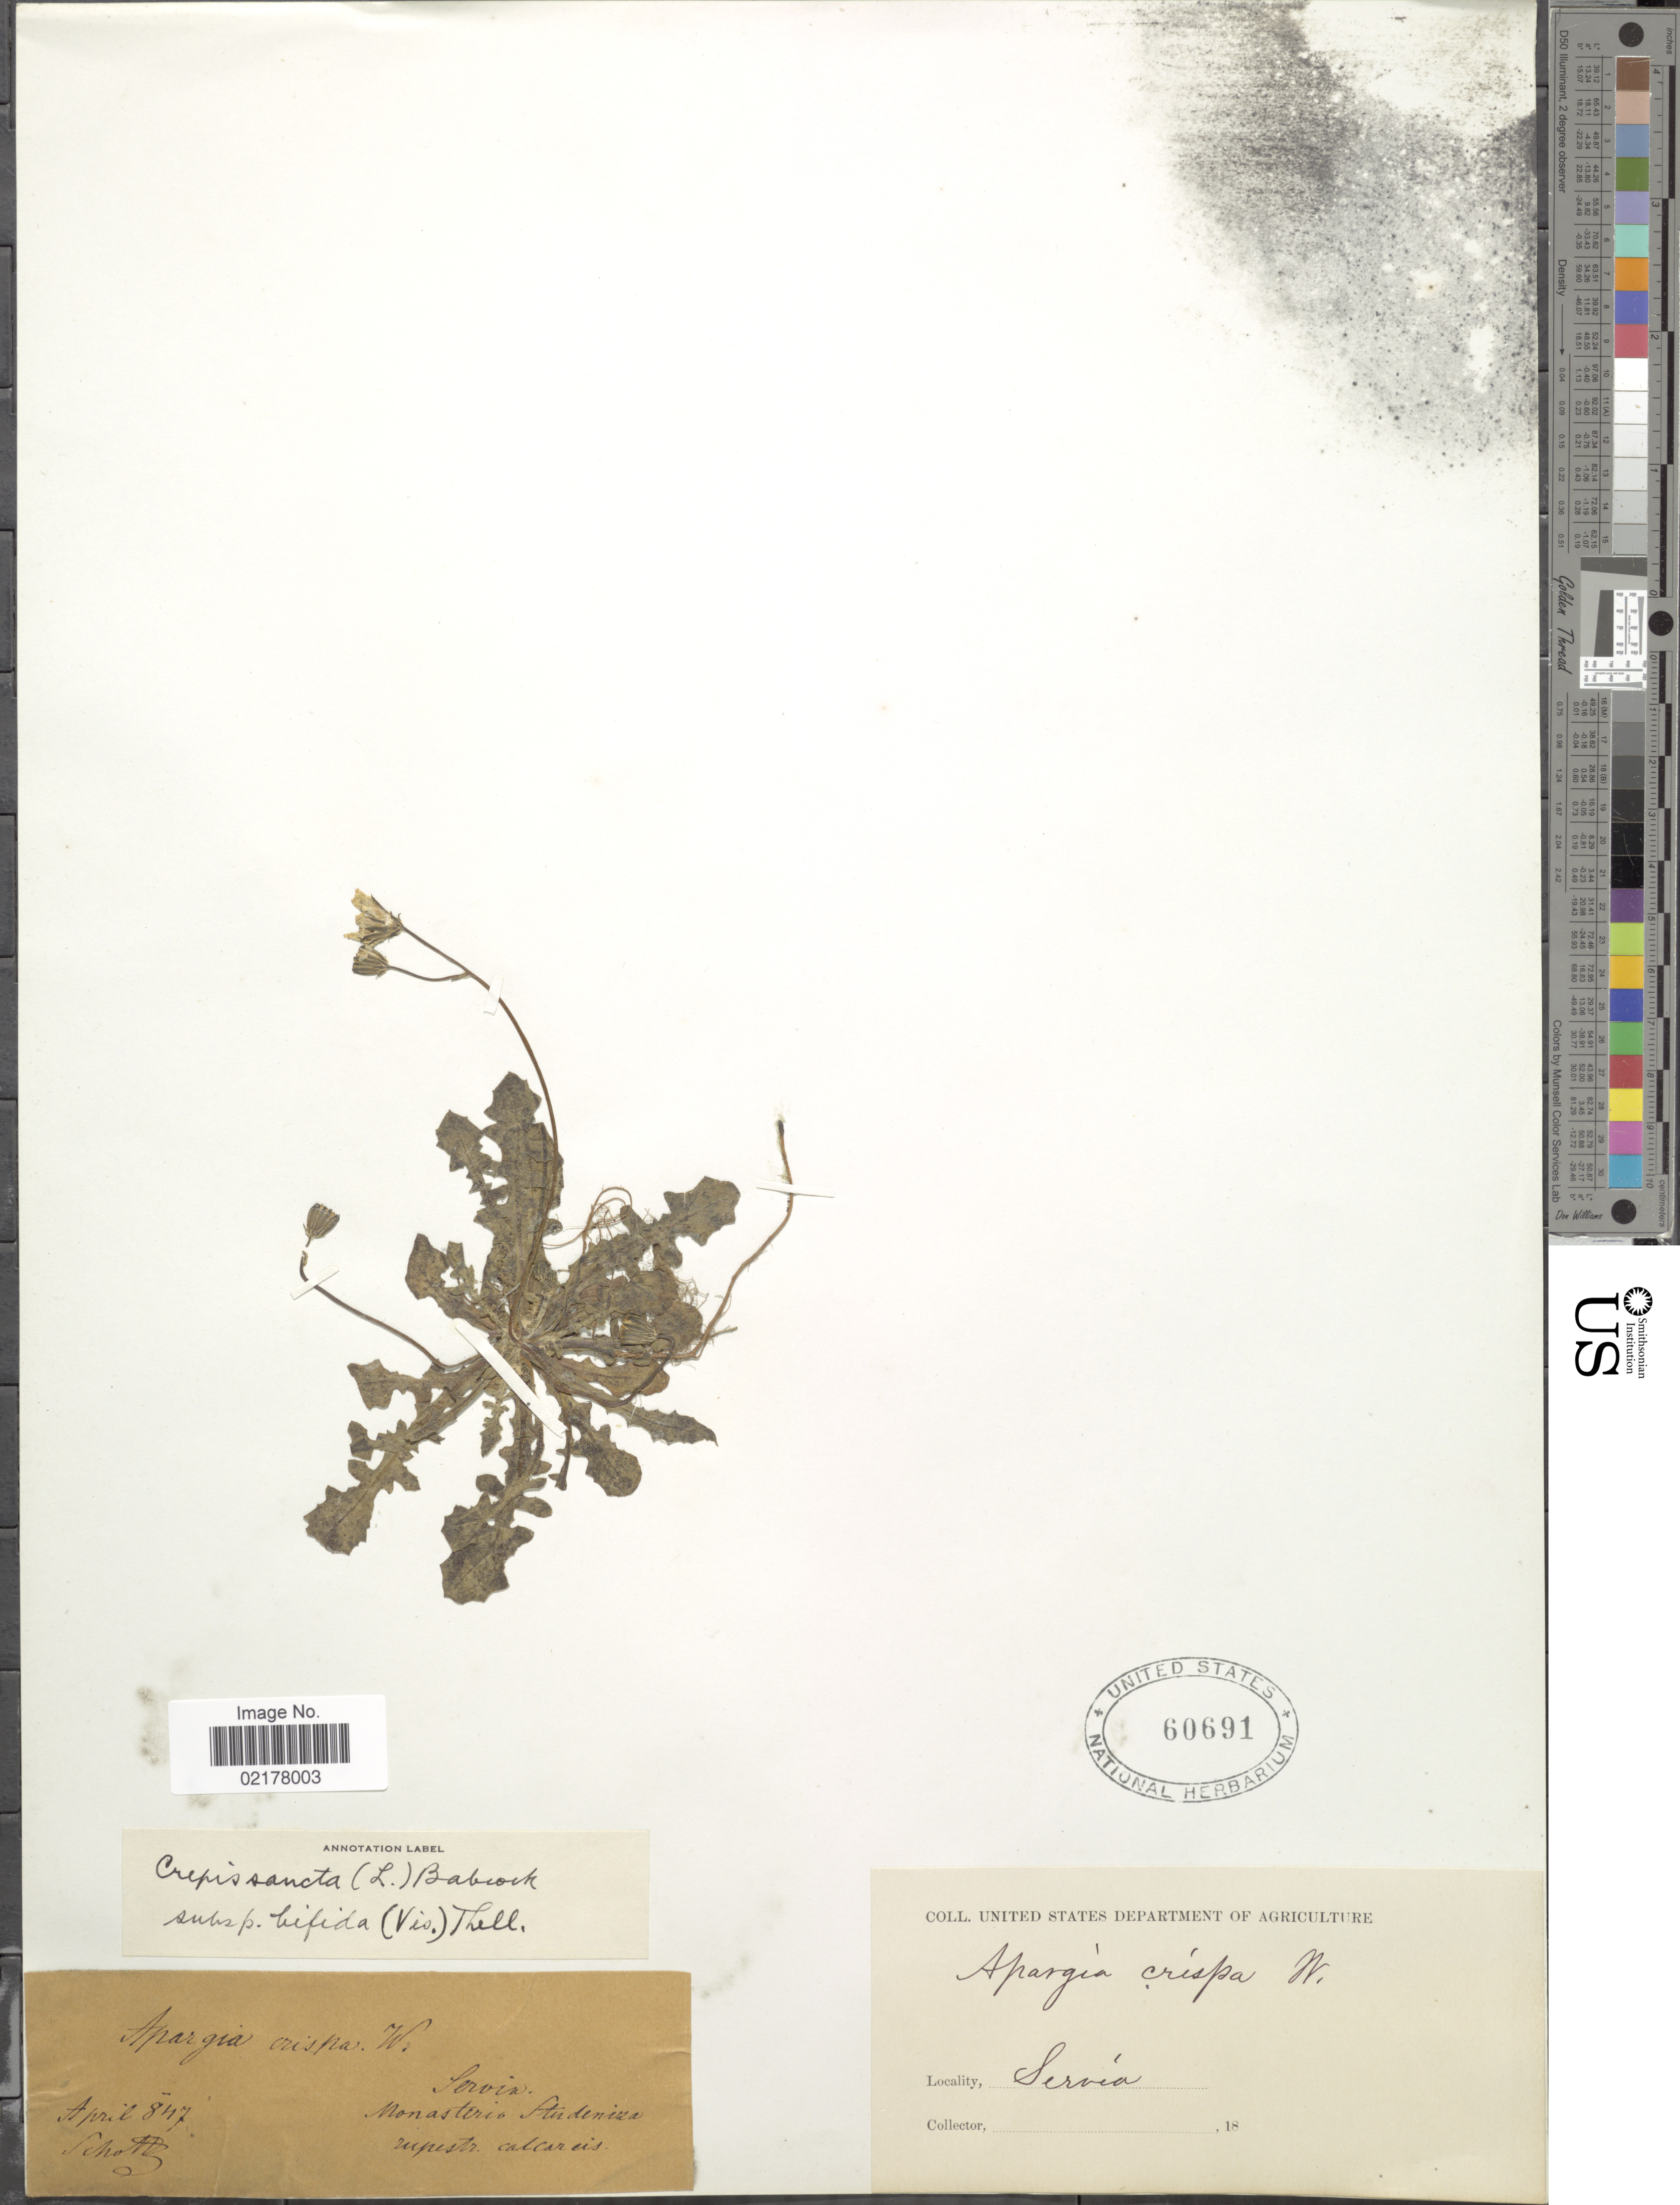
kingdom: Plantae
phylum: Tracheophyta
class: Magnoliopsida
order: Asterales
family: Asteraceae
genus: Crepis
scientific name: Crepis sancta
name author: (L.) Bornm.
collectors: Schott, --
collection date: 1847-04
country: Serbia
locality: Servia. Monasteria Studeniza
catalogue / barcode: US 60691